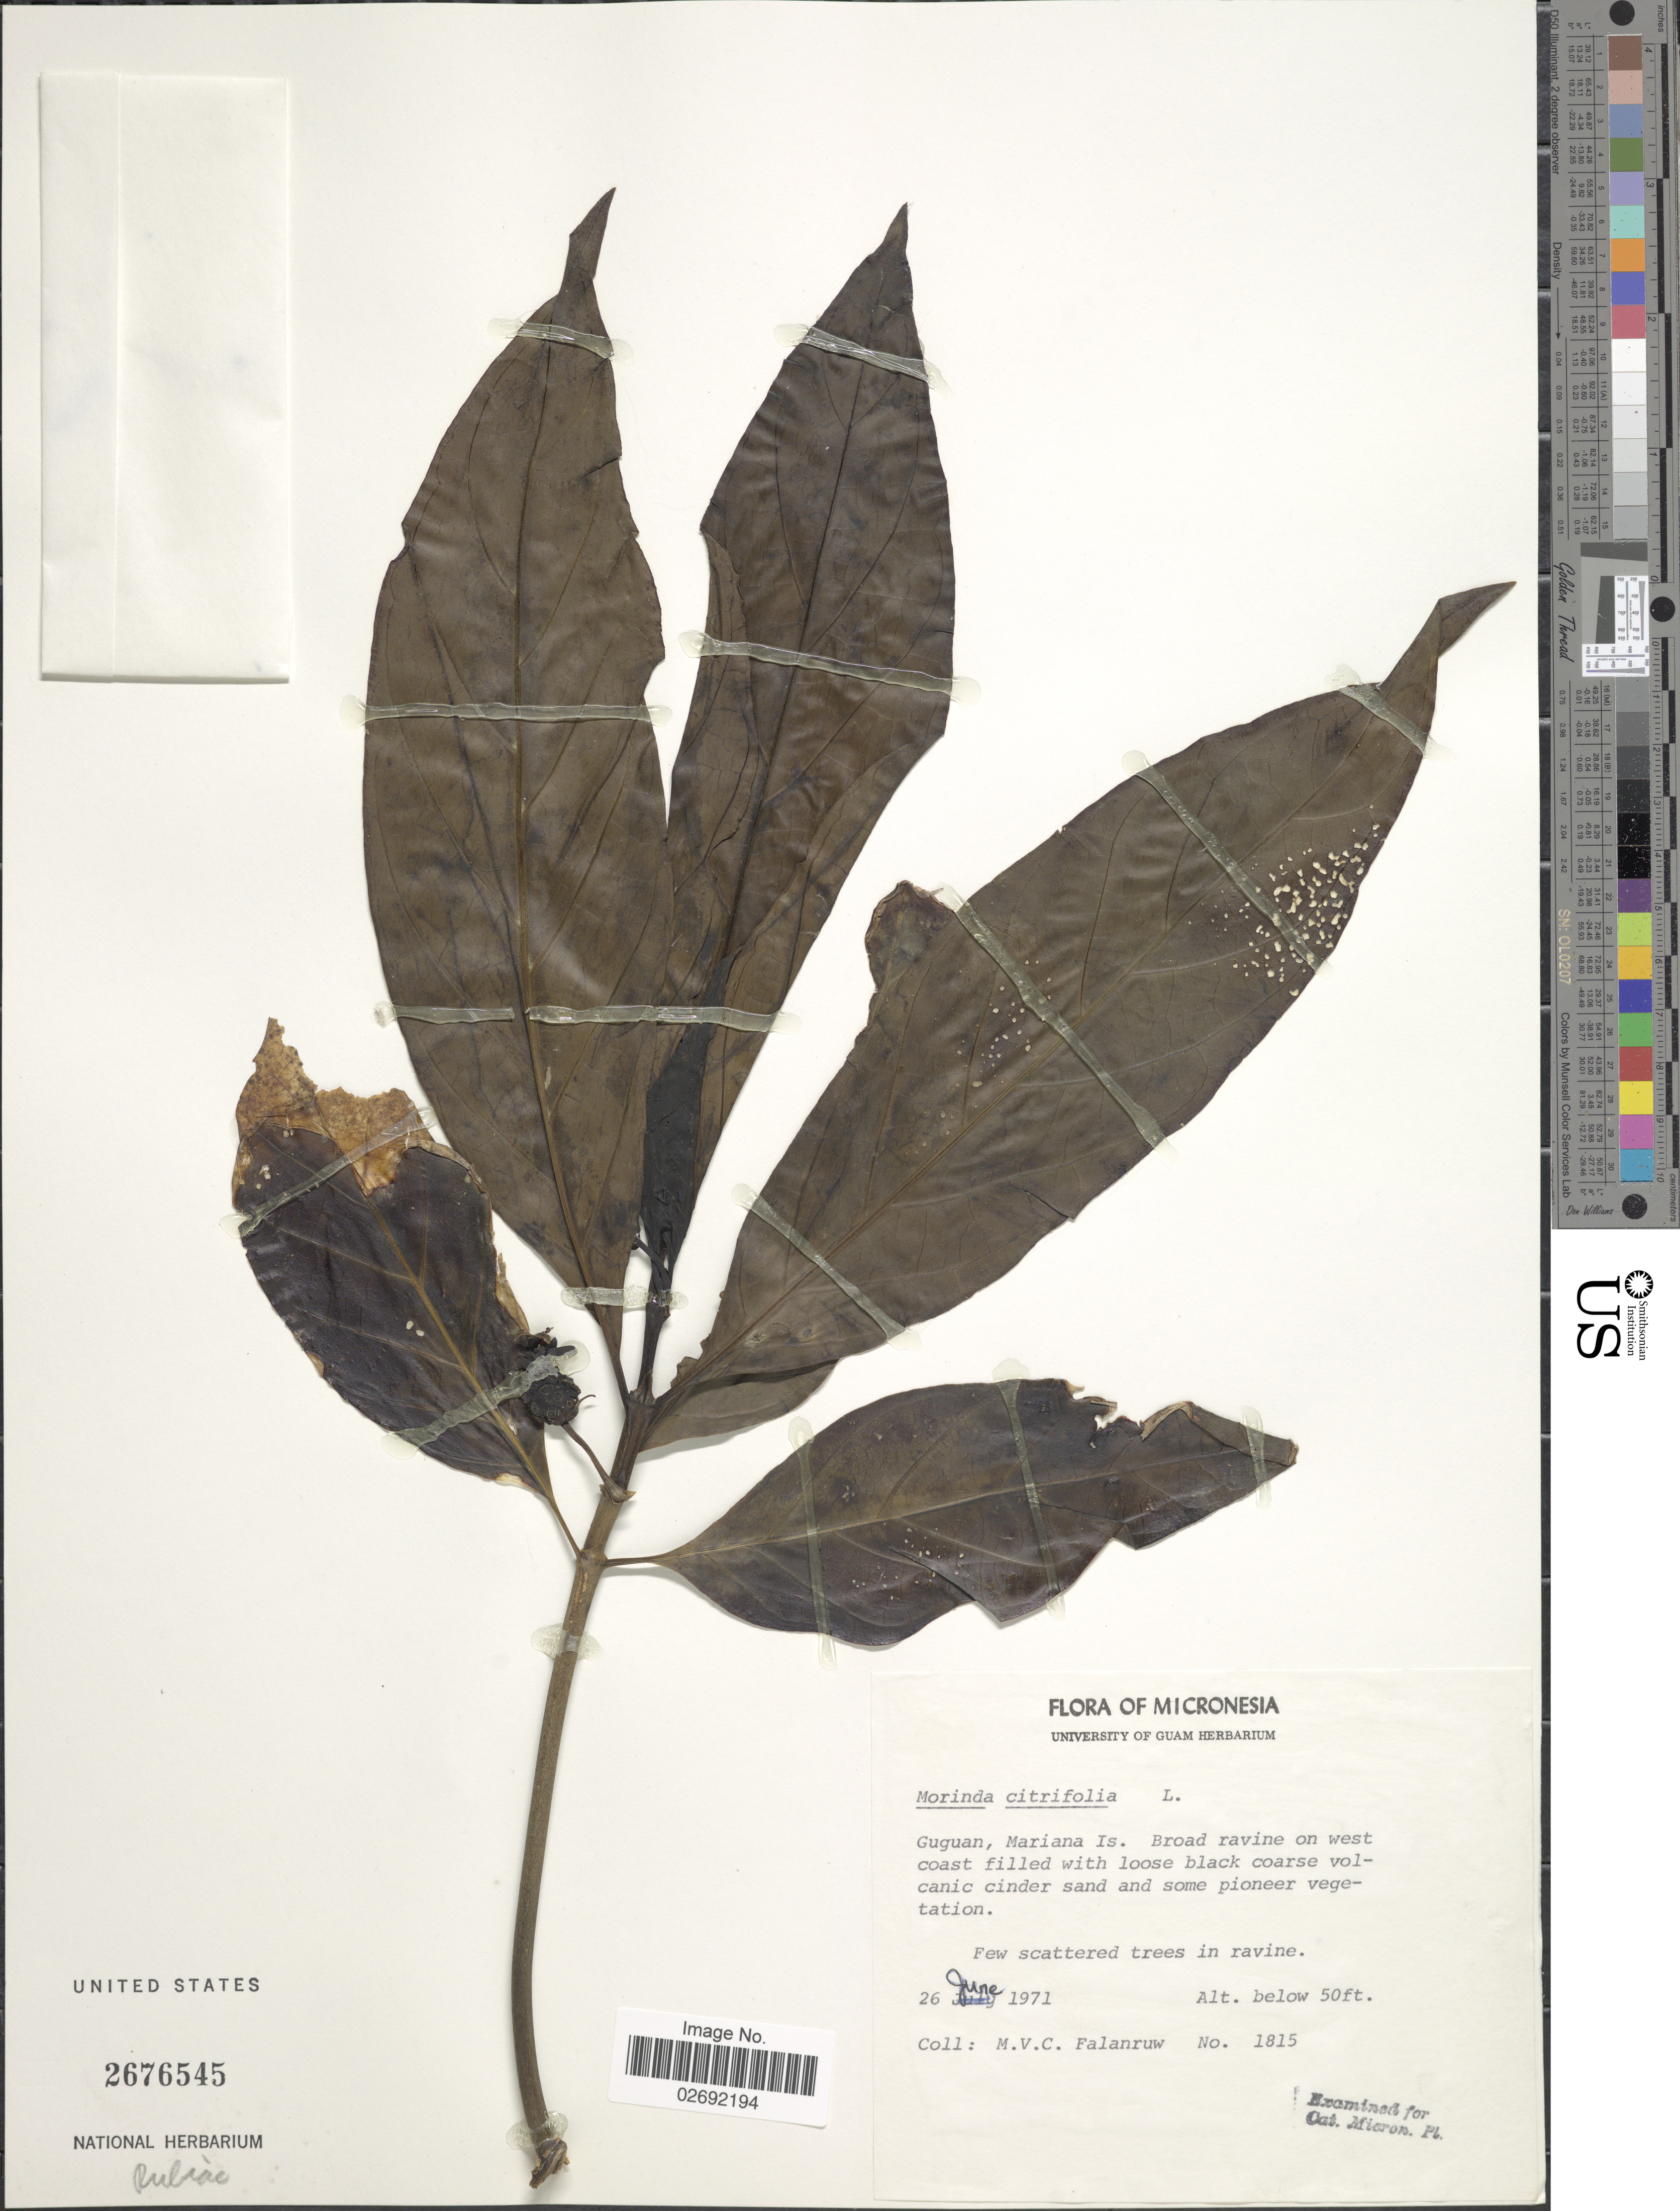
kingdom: Plantae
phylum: Tracheophyta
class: Magnoliopsida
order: Gentianales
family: Rubiaceae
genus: Morinda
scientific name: Morinda citrifolia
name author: L.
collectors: M. V. Falanruw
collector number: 1815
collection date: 1971-06-26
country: Northern Mariana Islands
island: Guguan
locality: Guguan, Mariana Is.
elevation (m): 15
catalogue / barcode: US 2676545